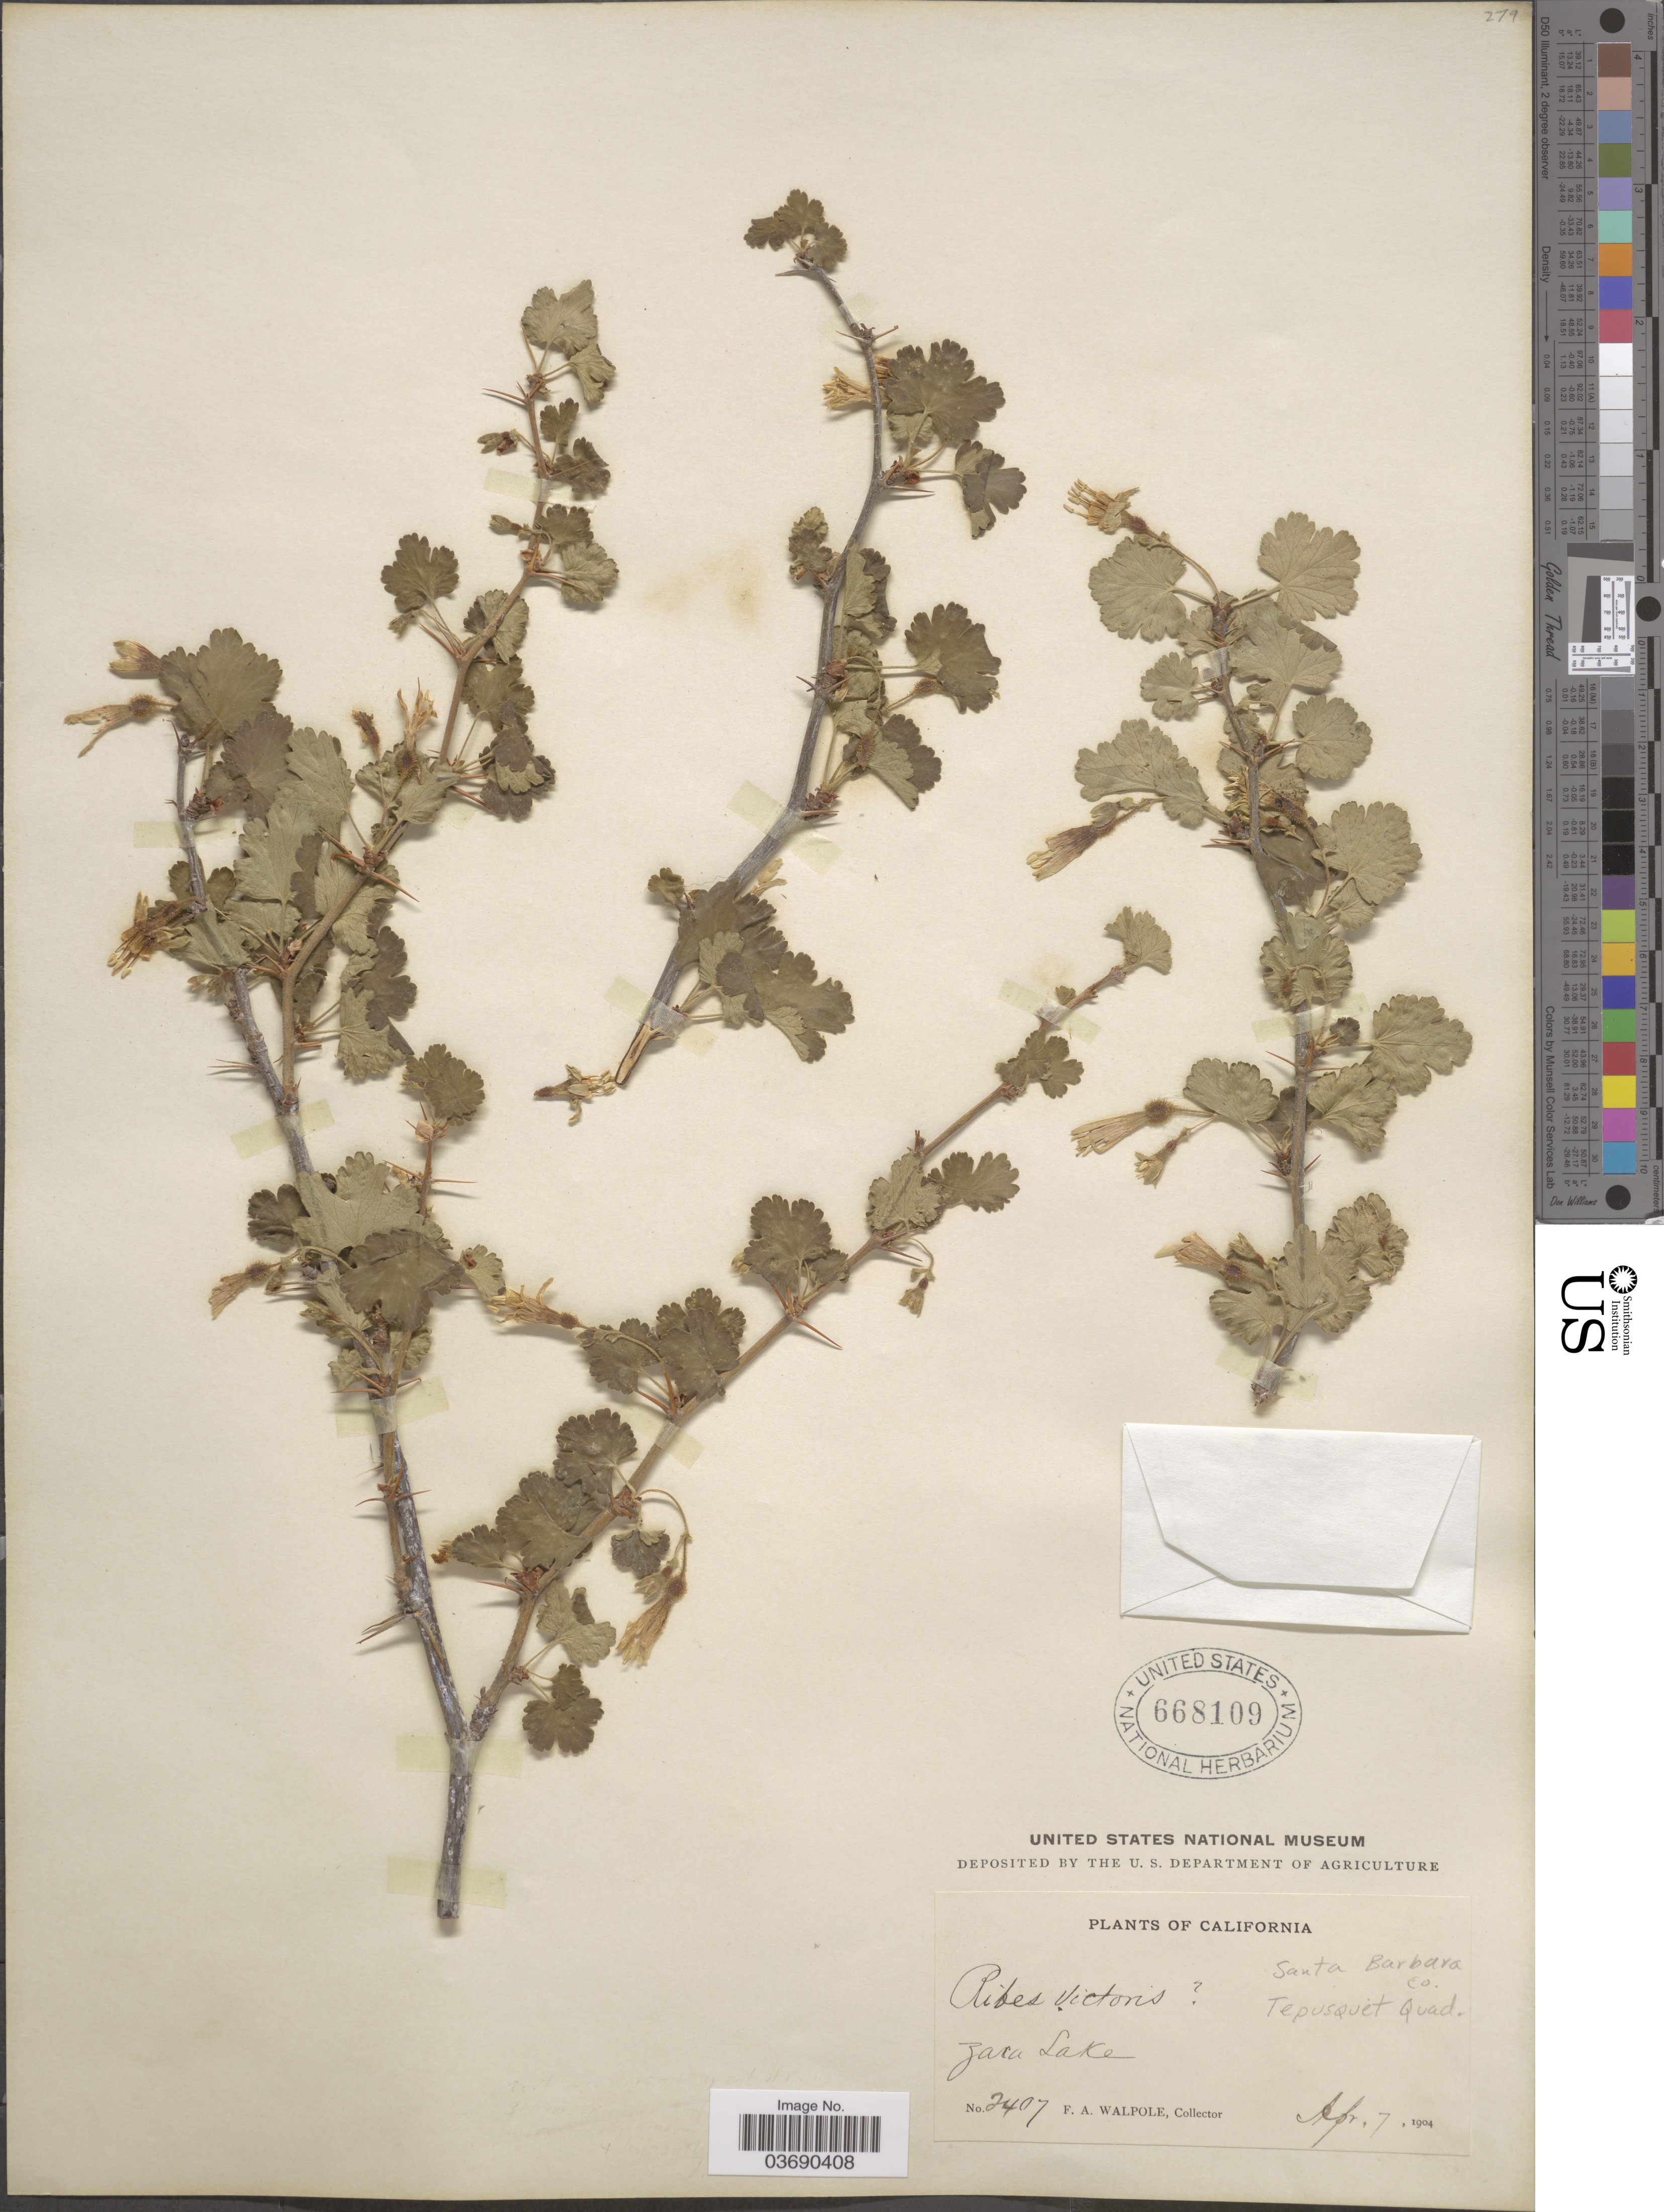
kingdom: Plantae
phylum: Tracheophyta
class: Magnoliopsida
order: Saxifragales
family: Grossulariaceae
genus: Ribes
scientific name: Ribes amarum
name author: McClatchie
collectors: F. Walpole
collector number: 2407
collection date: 1904-04-07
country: United States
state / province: California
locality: Zaca Lake.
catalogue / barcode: US 668109